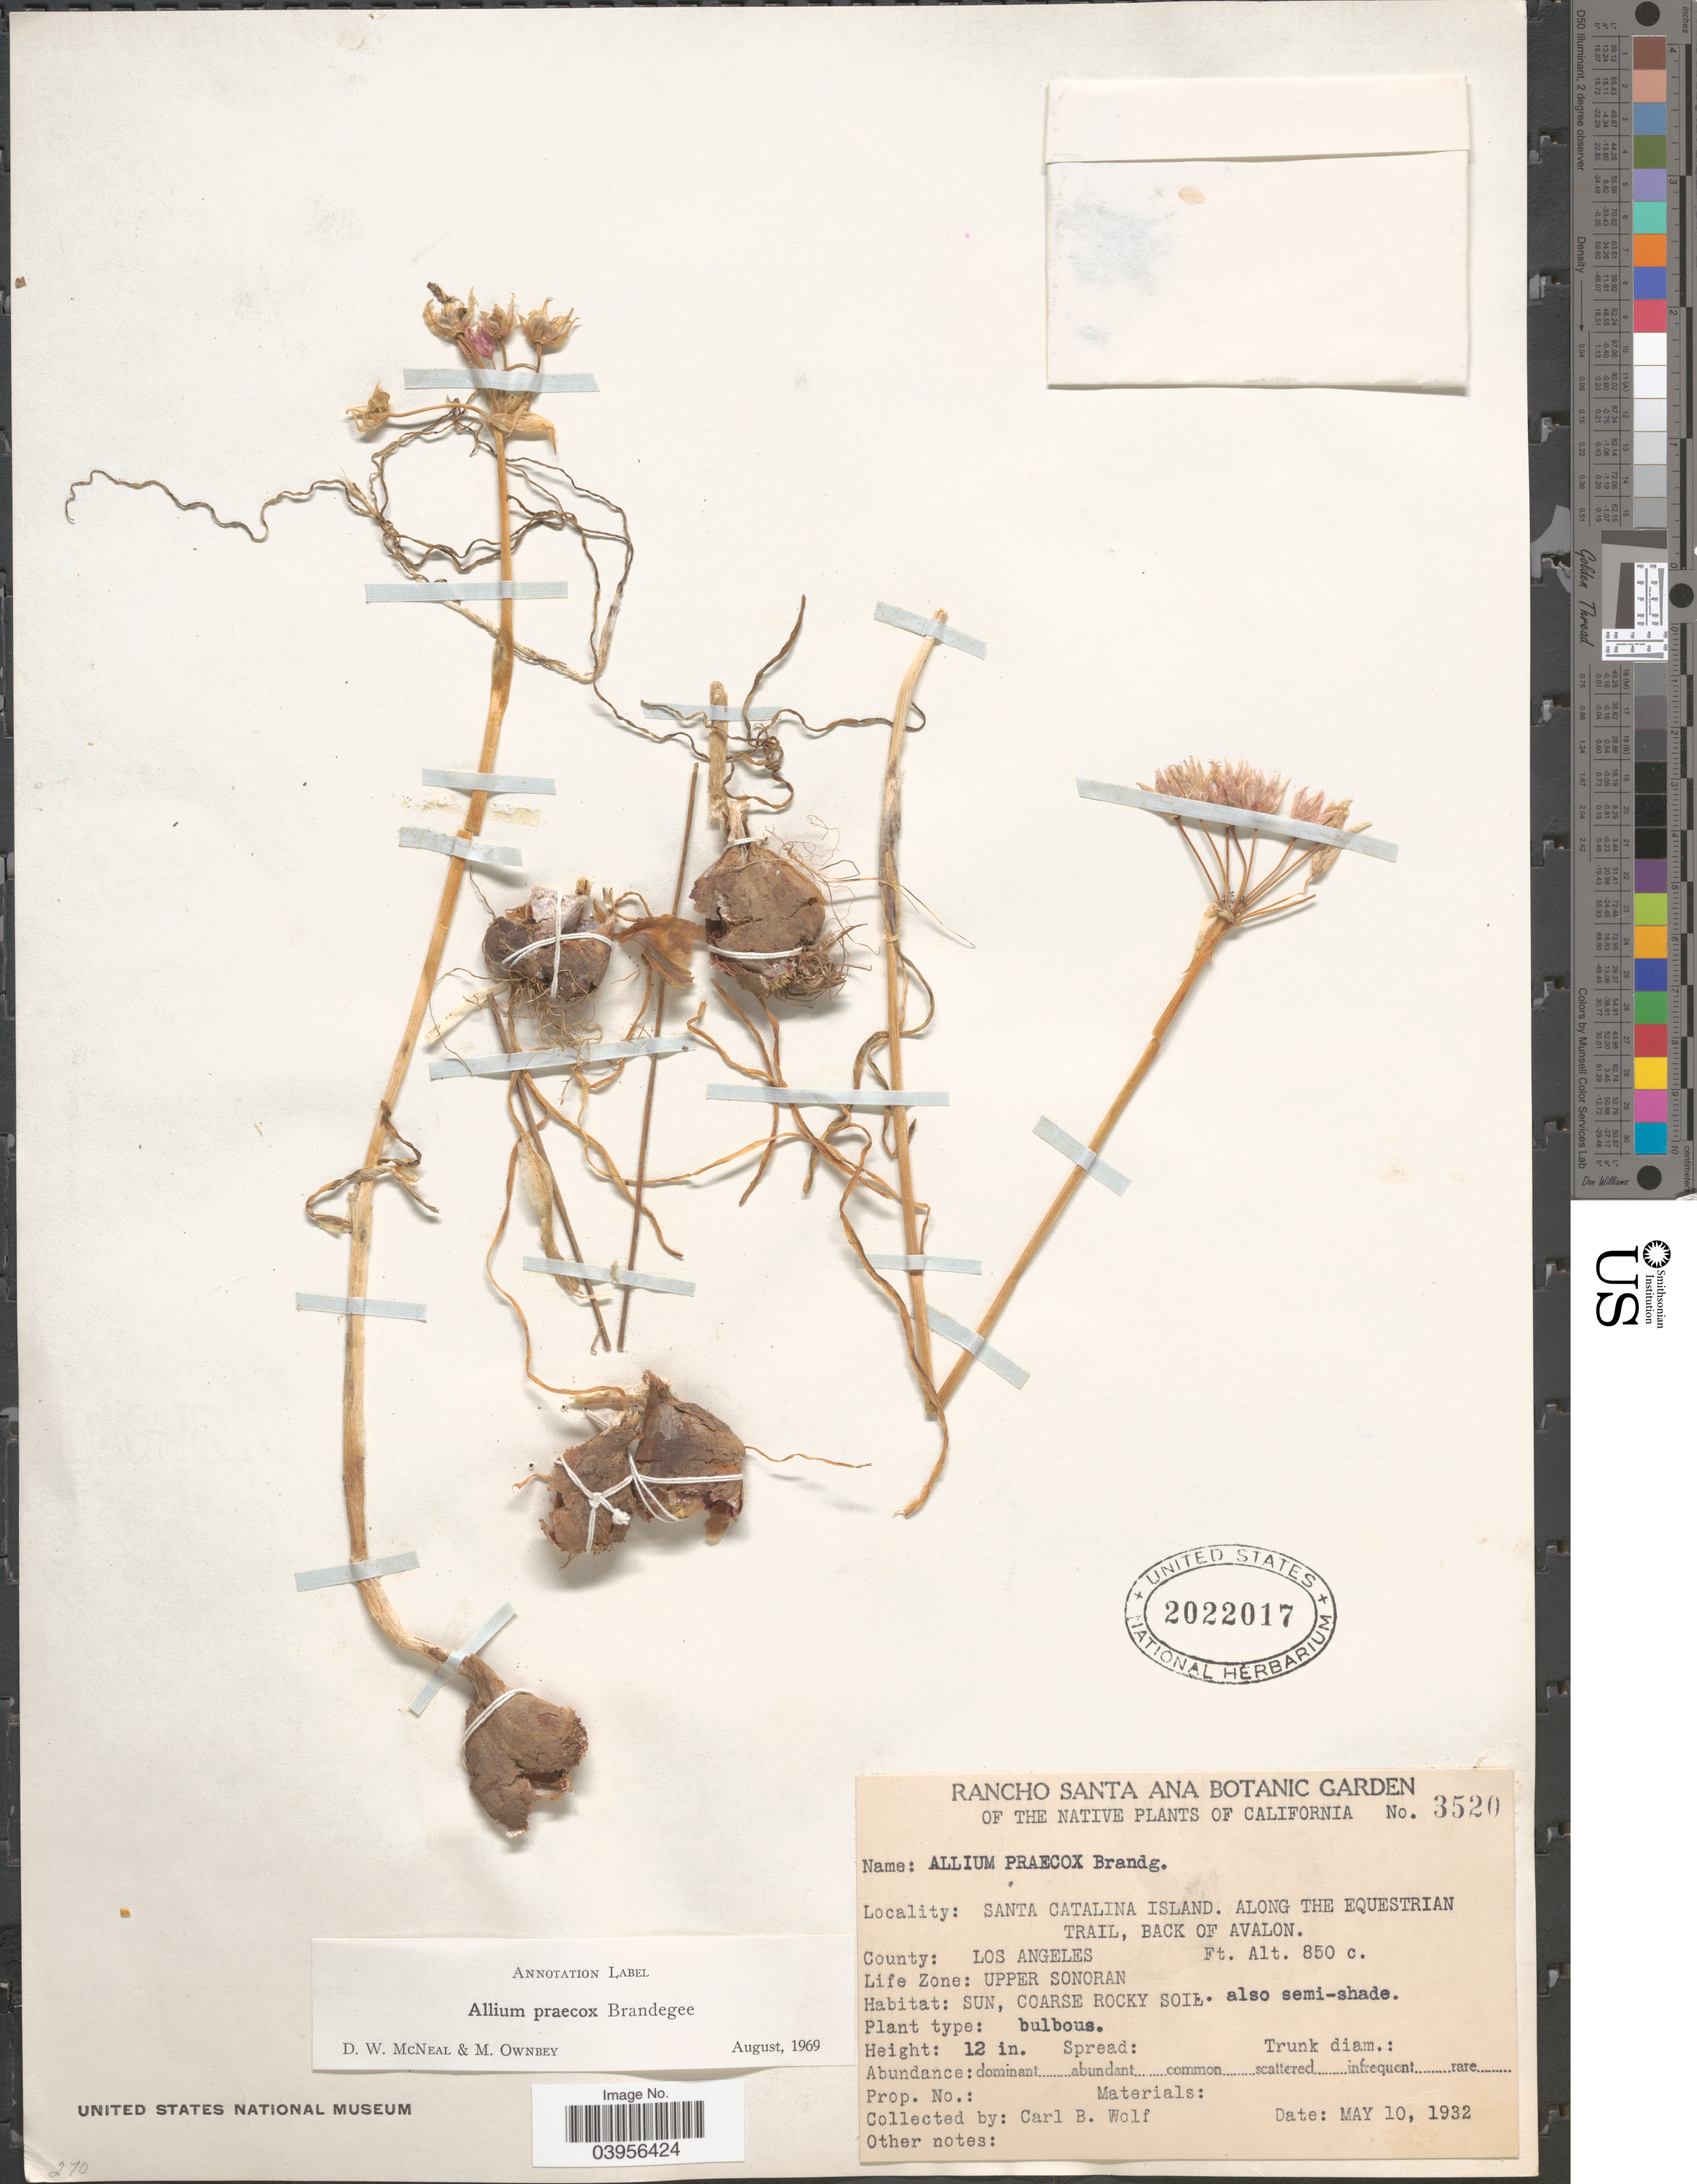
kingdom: Plantae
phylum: Tracheophyta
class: Liliopsida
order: Asparagales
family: Amaryllidaceae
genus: Allium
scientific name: Allium praecox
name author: Brandegee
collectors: C. B. Wolf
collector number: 3520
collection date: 1932-05-10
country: United States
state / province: California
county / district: Los Angeles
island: Santa Catalina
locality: Santa Catalina Island. Along the Equestrian trail, back of Avalon. County: Los Angeles. Life Zone: Upper Sonoran.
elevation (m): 259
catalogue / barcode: US 2022017